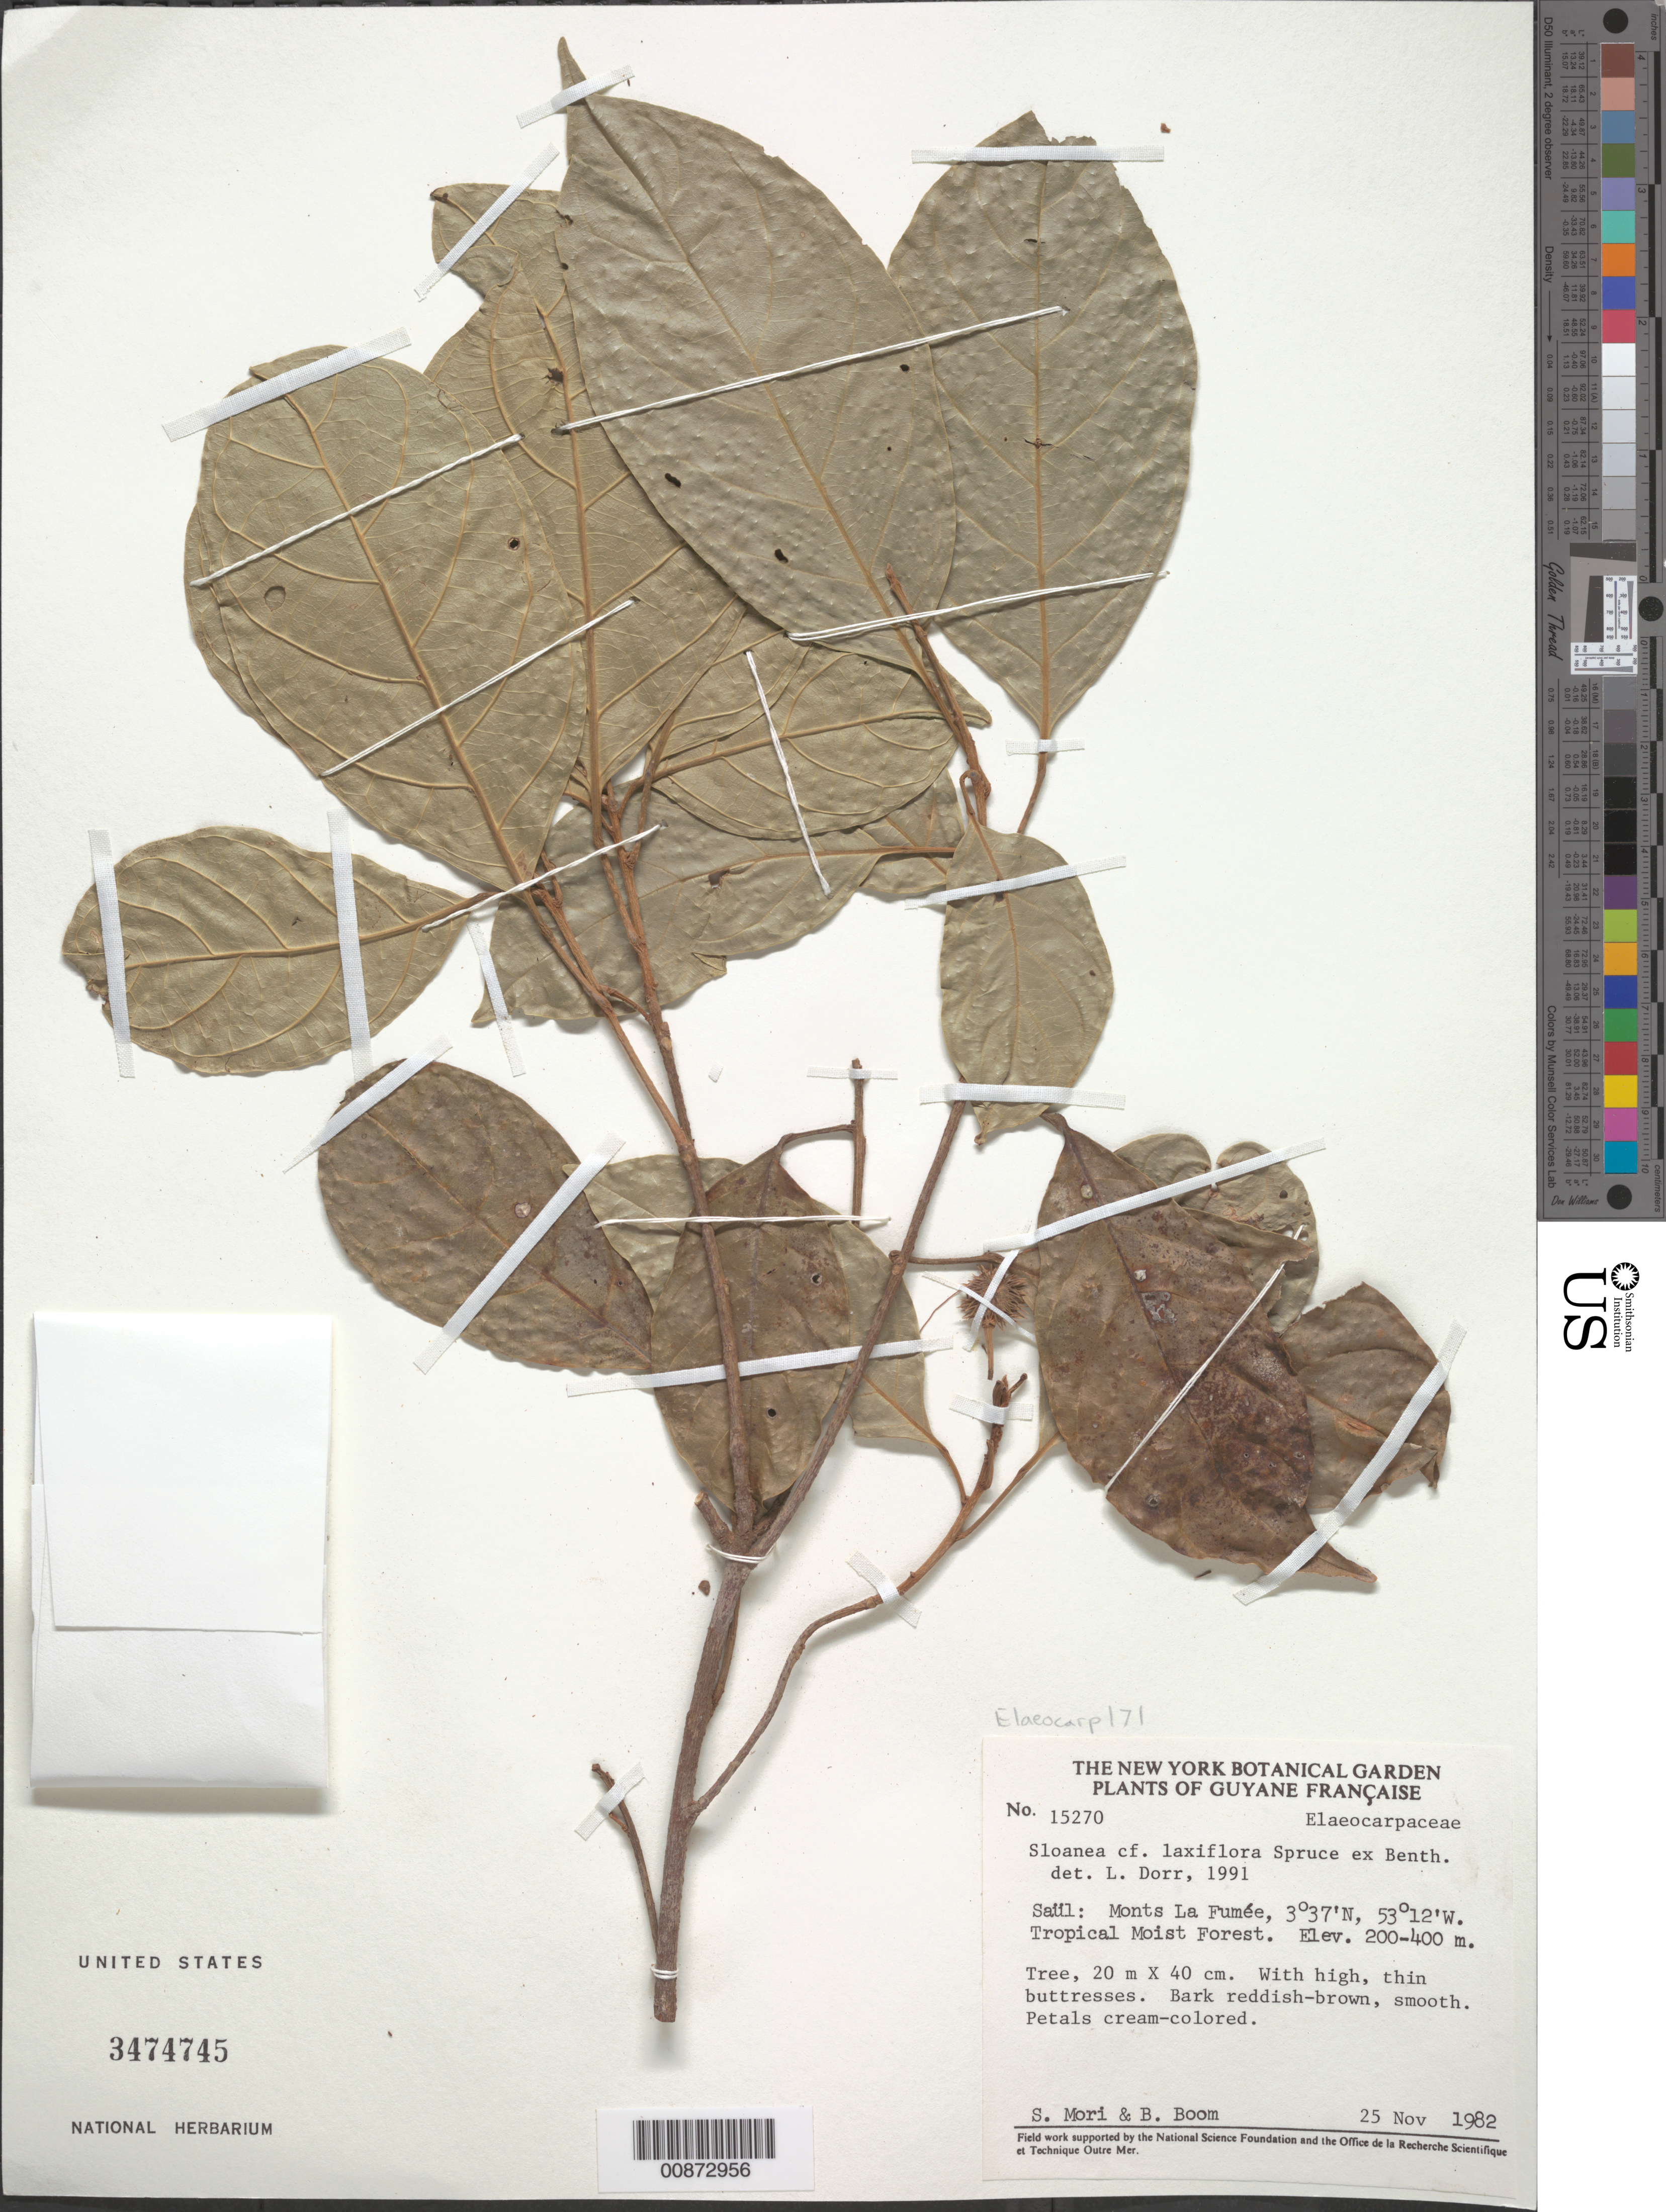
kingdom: Plantae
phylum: Tracheophyta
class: Magnoliopsida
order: Oxalidales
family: Elaeocarpaceae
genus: Sloanea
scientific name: Sloanea laxiflora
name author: Spruce ex Benth.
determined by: Dorr, L. J., (BOT), Smithsonian Institution - National Museum of Natural History (UNITED STATES)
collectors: S. Mori & B. M. Boom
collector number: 15270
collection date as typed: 25-Nov-82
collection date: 1982-11-25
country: French Guiana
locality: Saül, Monts La Fumée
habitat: Tropical moist forest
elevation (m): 200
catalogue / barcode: US 3474745